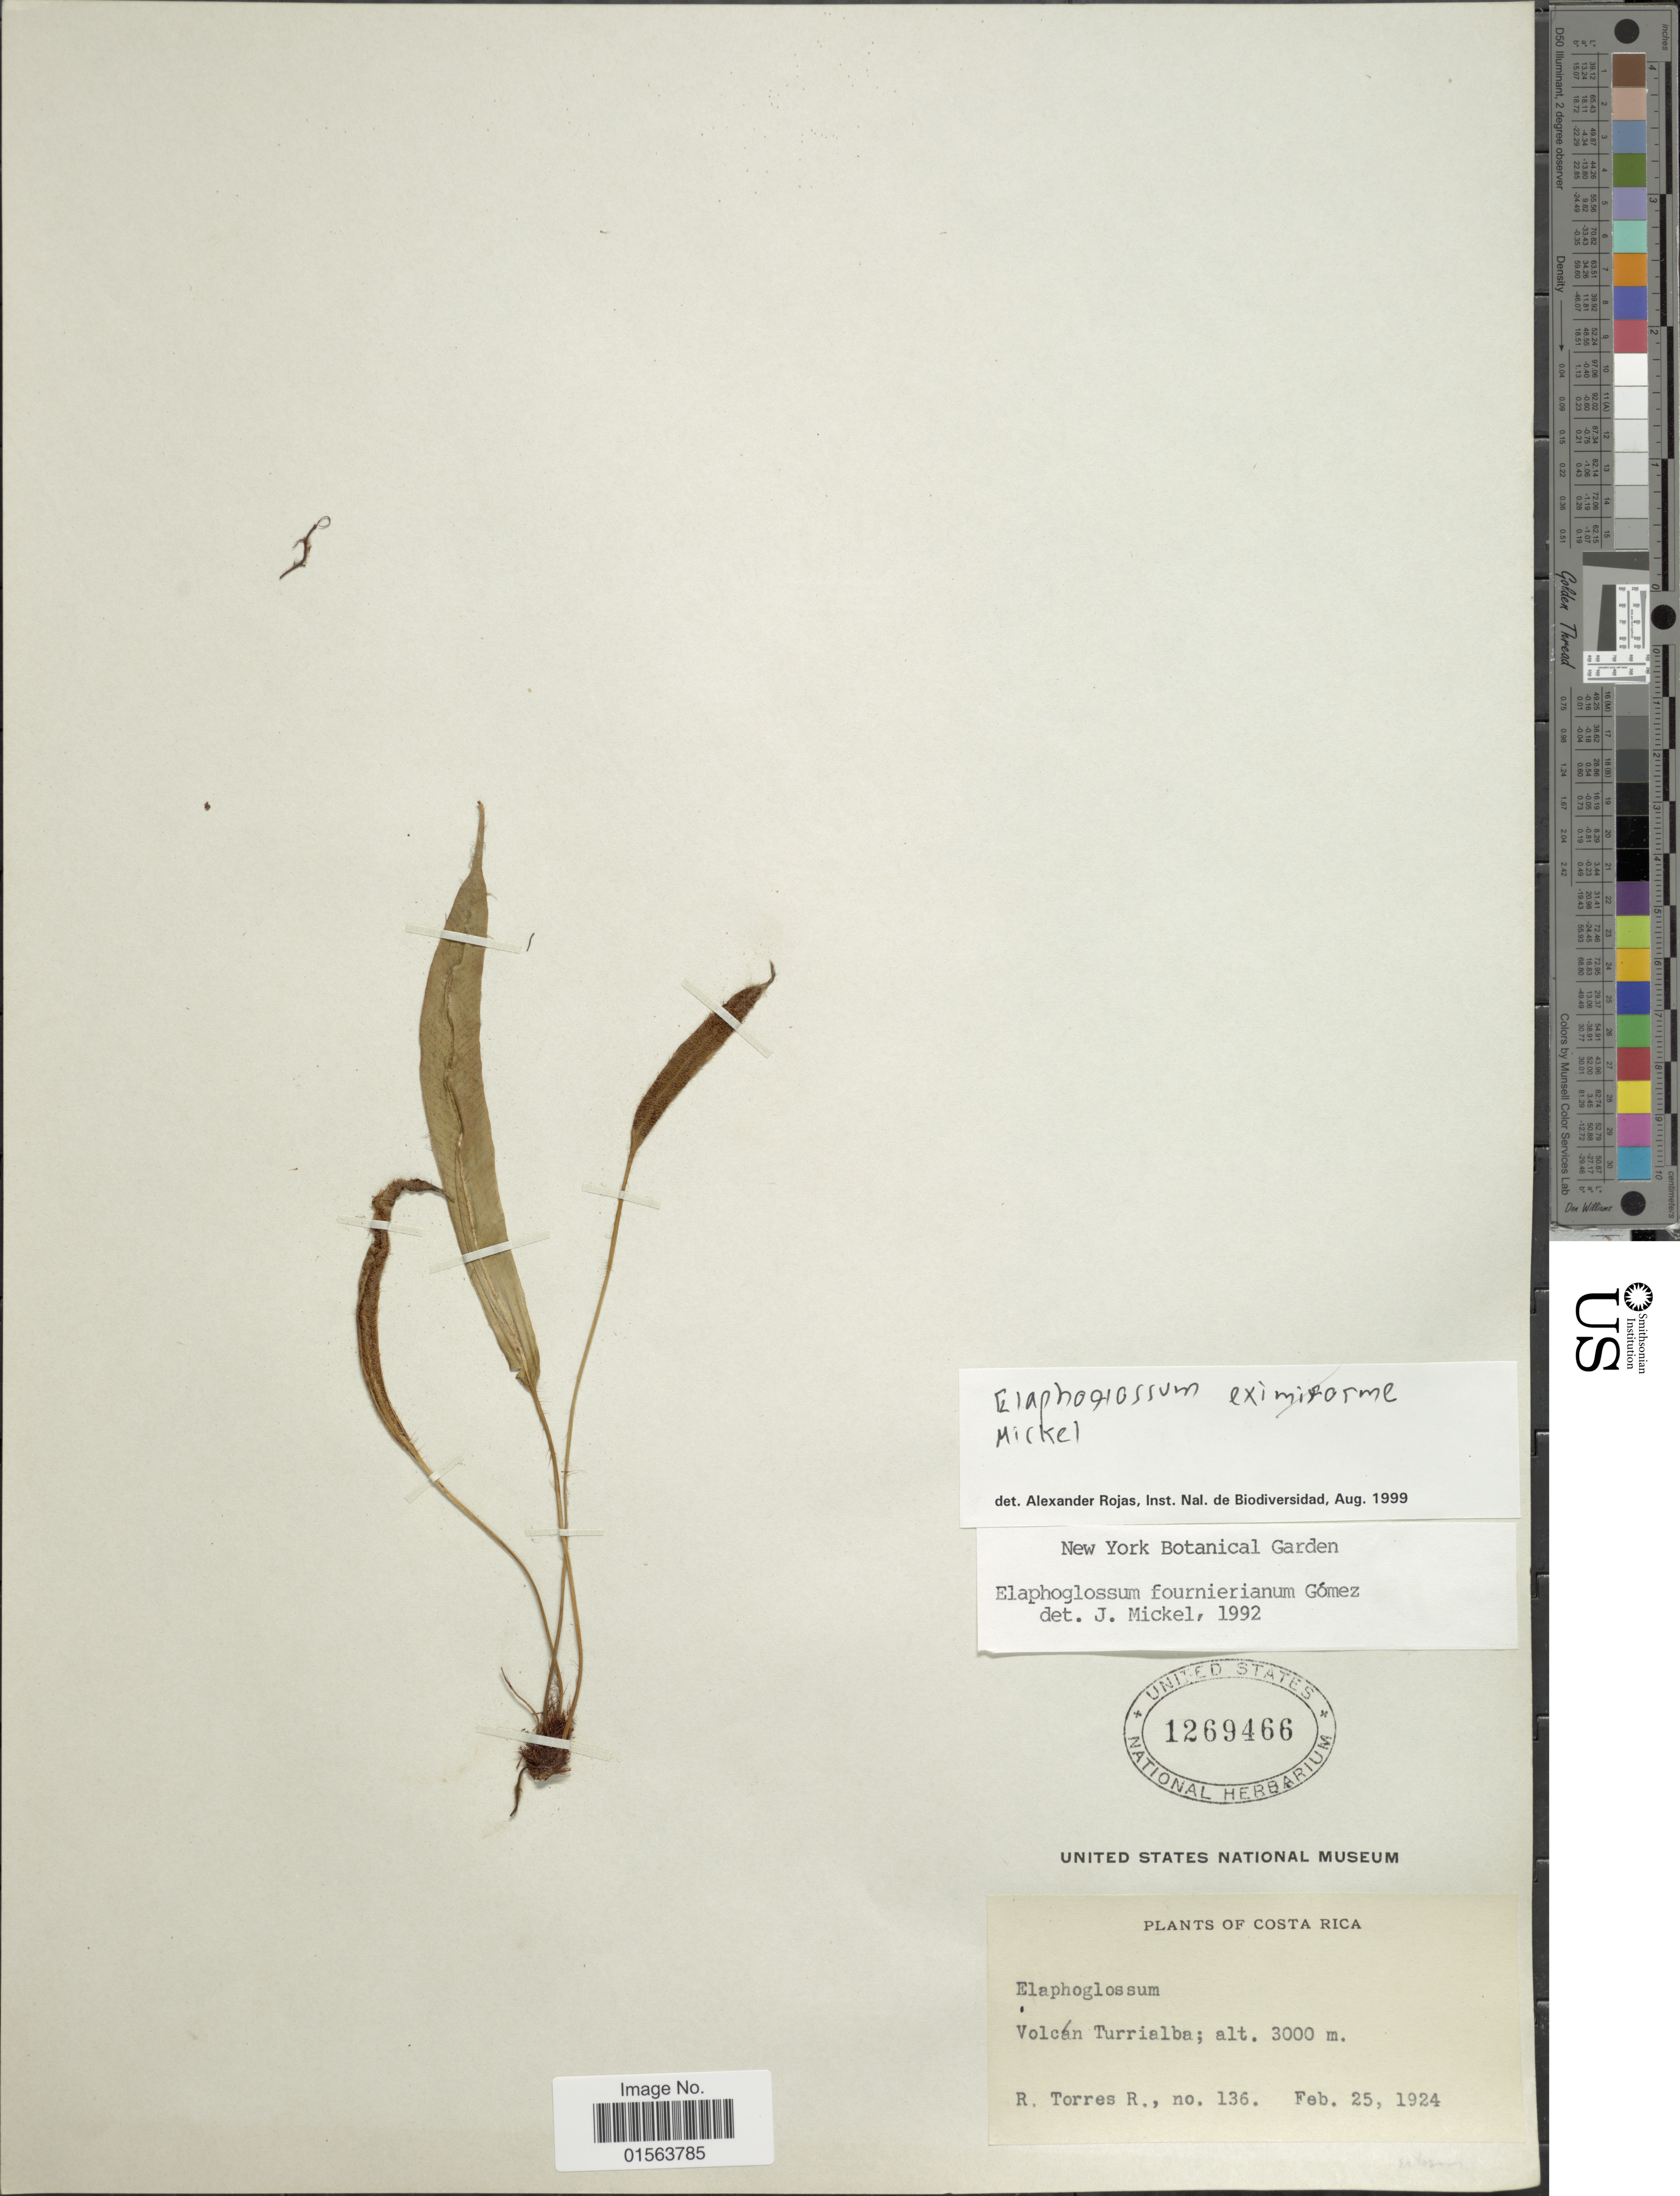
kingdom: Plantae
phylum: Tracheophyta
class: Polypodiopsida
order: Polypodiales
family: Dryopteridaceae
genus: Elaphoglossum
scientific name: Elaphoglossum fournierianum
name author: L.D. Gómez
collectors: R. Torres R.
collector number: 136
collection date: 1924-02-25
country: Costa Rica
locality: Volcan Turrialba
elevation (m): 3000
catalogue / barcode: US 1269466